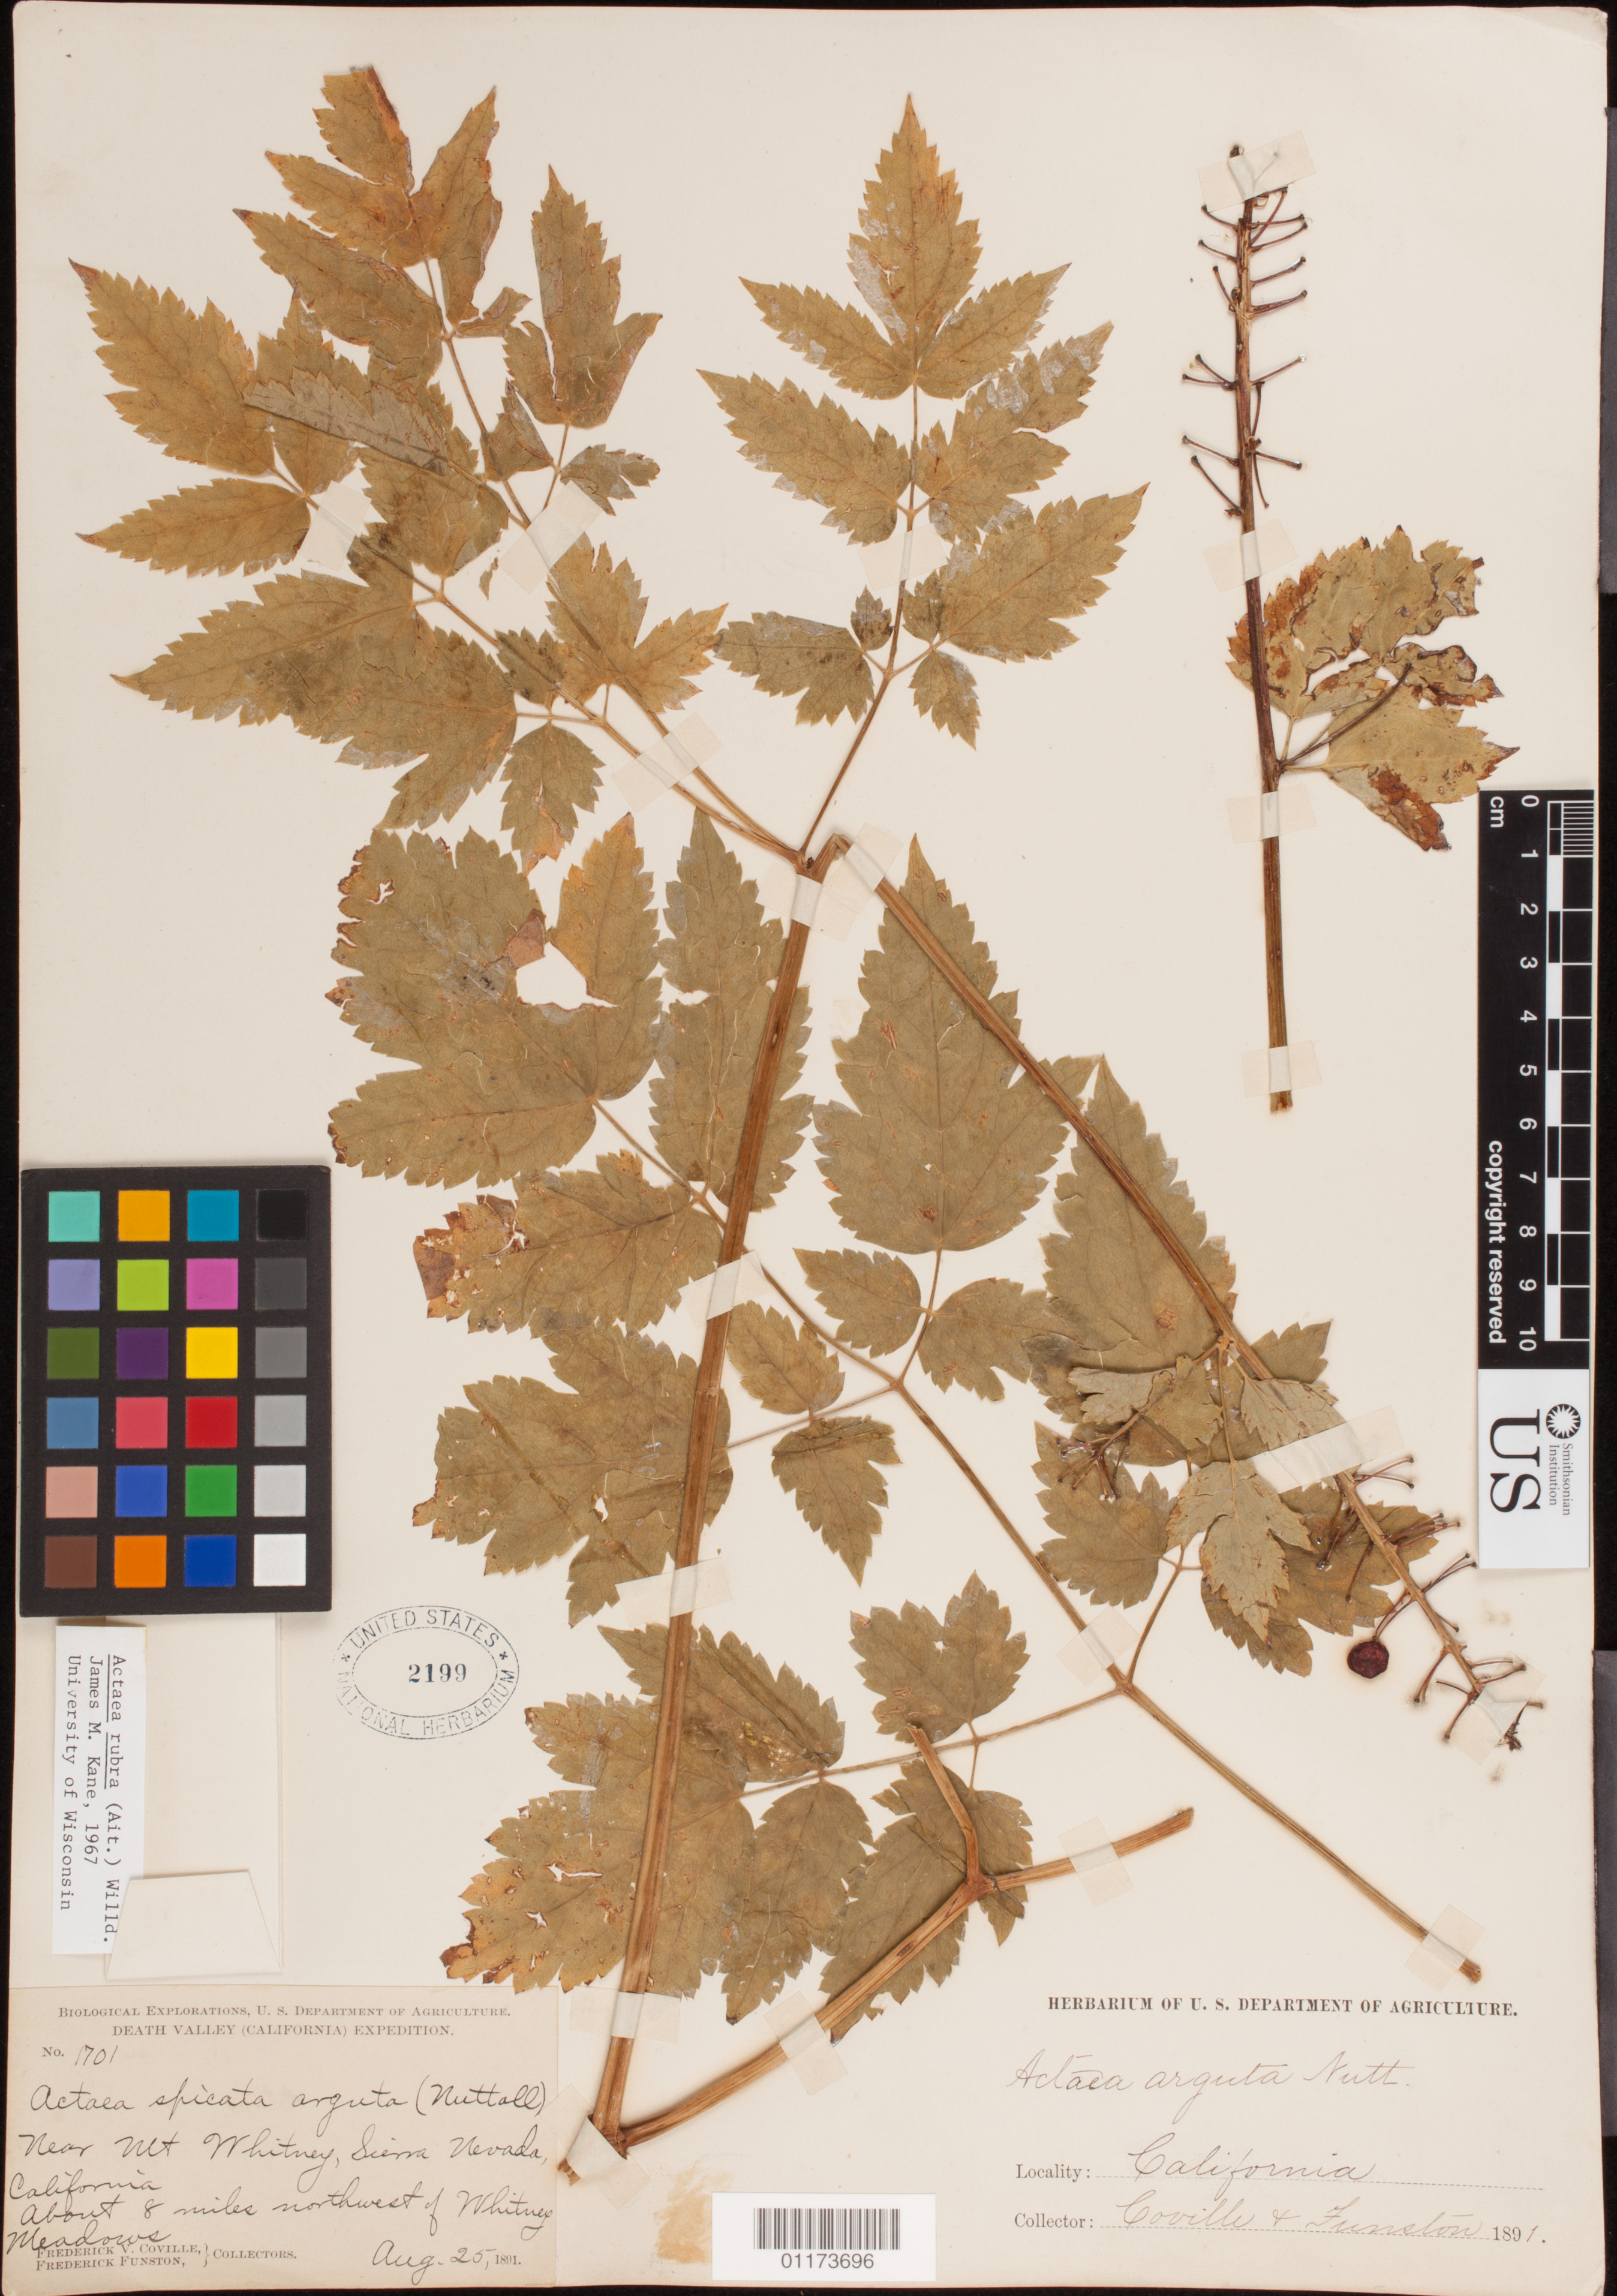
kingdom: Plantae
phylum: Tracheophyta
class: Magnoliopsida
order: Ranunculales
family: Ranunculaceae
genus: Actaea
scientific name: Actaea rubra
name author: (Aiton) Willd.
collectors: F. V. Coville & F. Funston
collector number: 1701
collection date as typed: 25 Aug 1891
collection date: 1891-08-25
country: United States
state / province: California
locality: Near Mt. Whitney, Sierra Nevada.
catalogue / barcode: US 2199